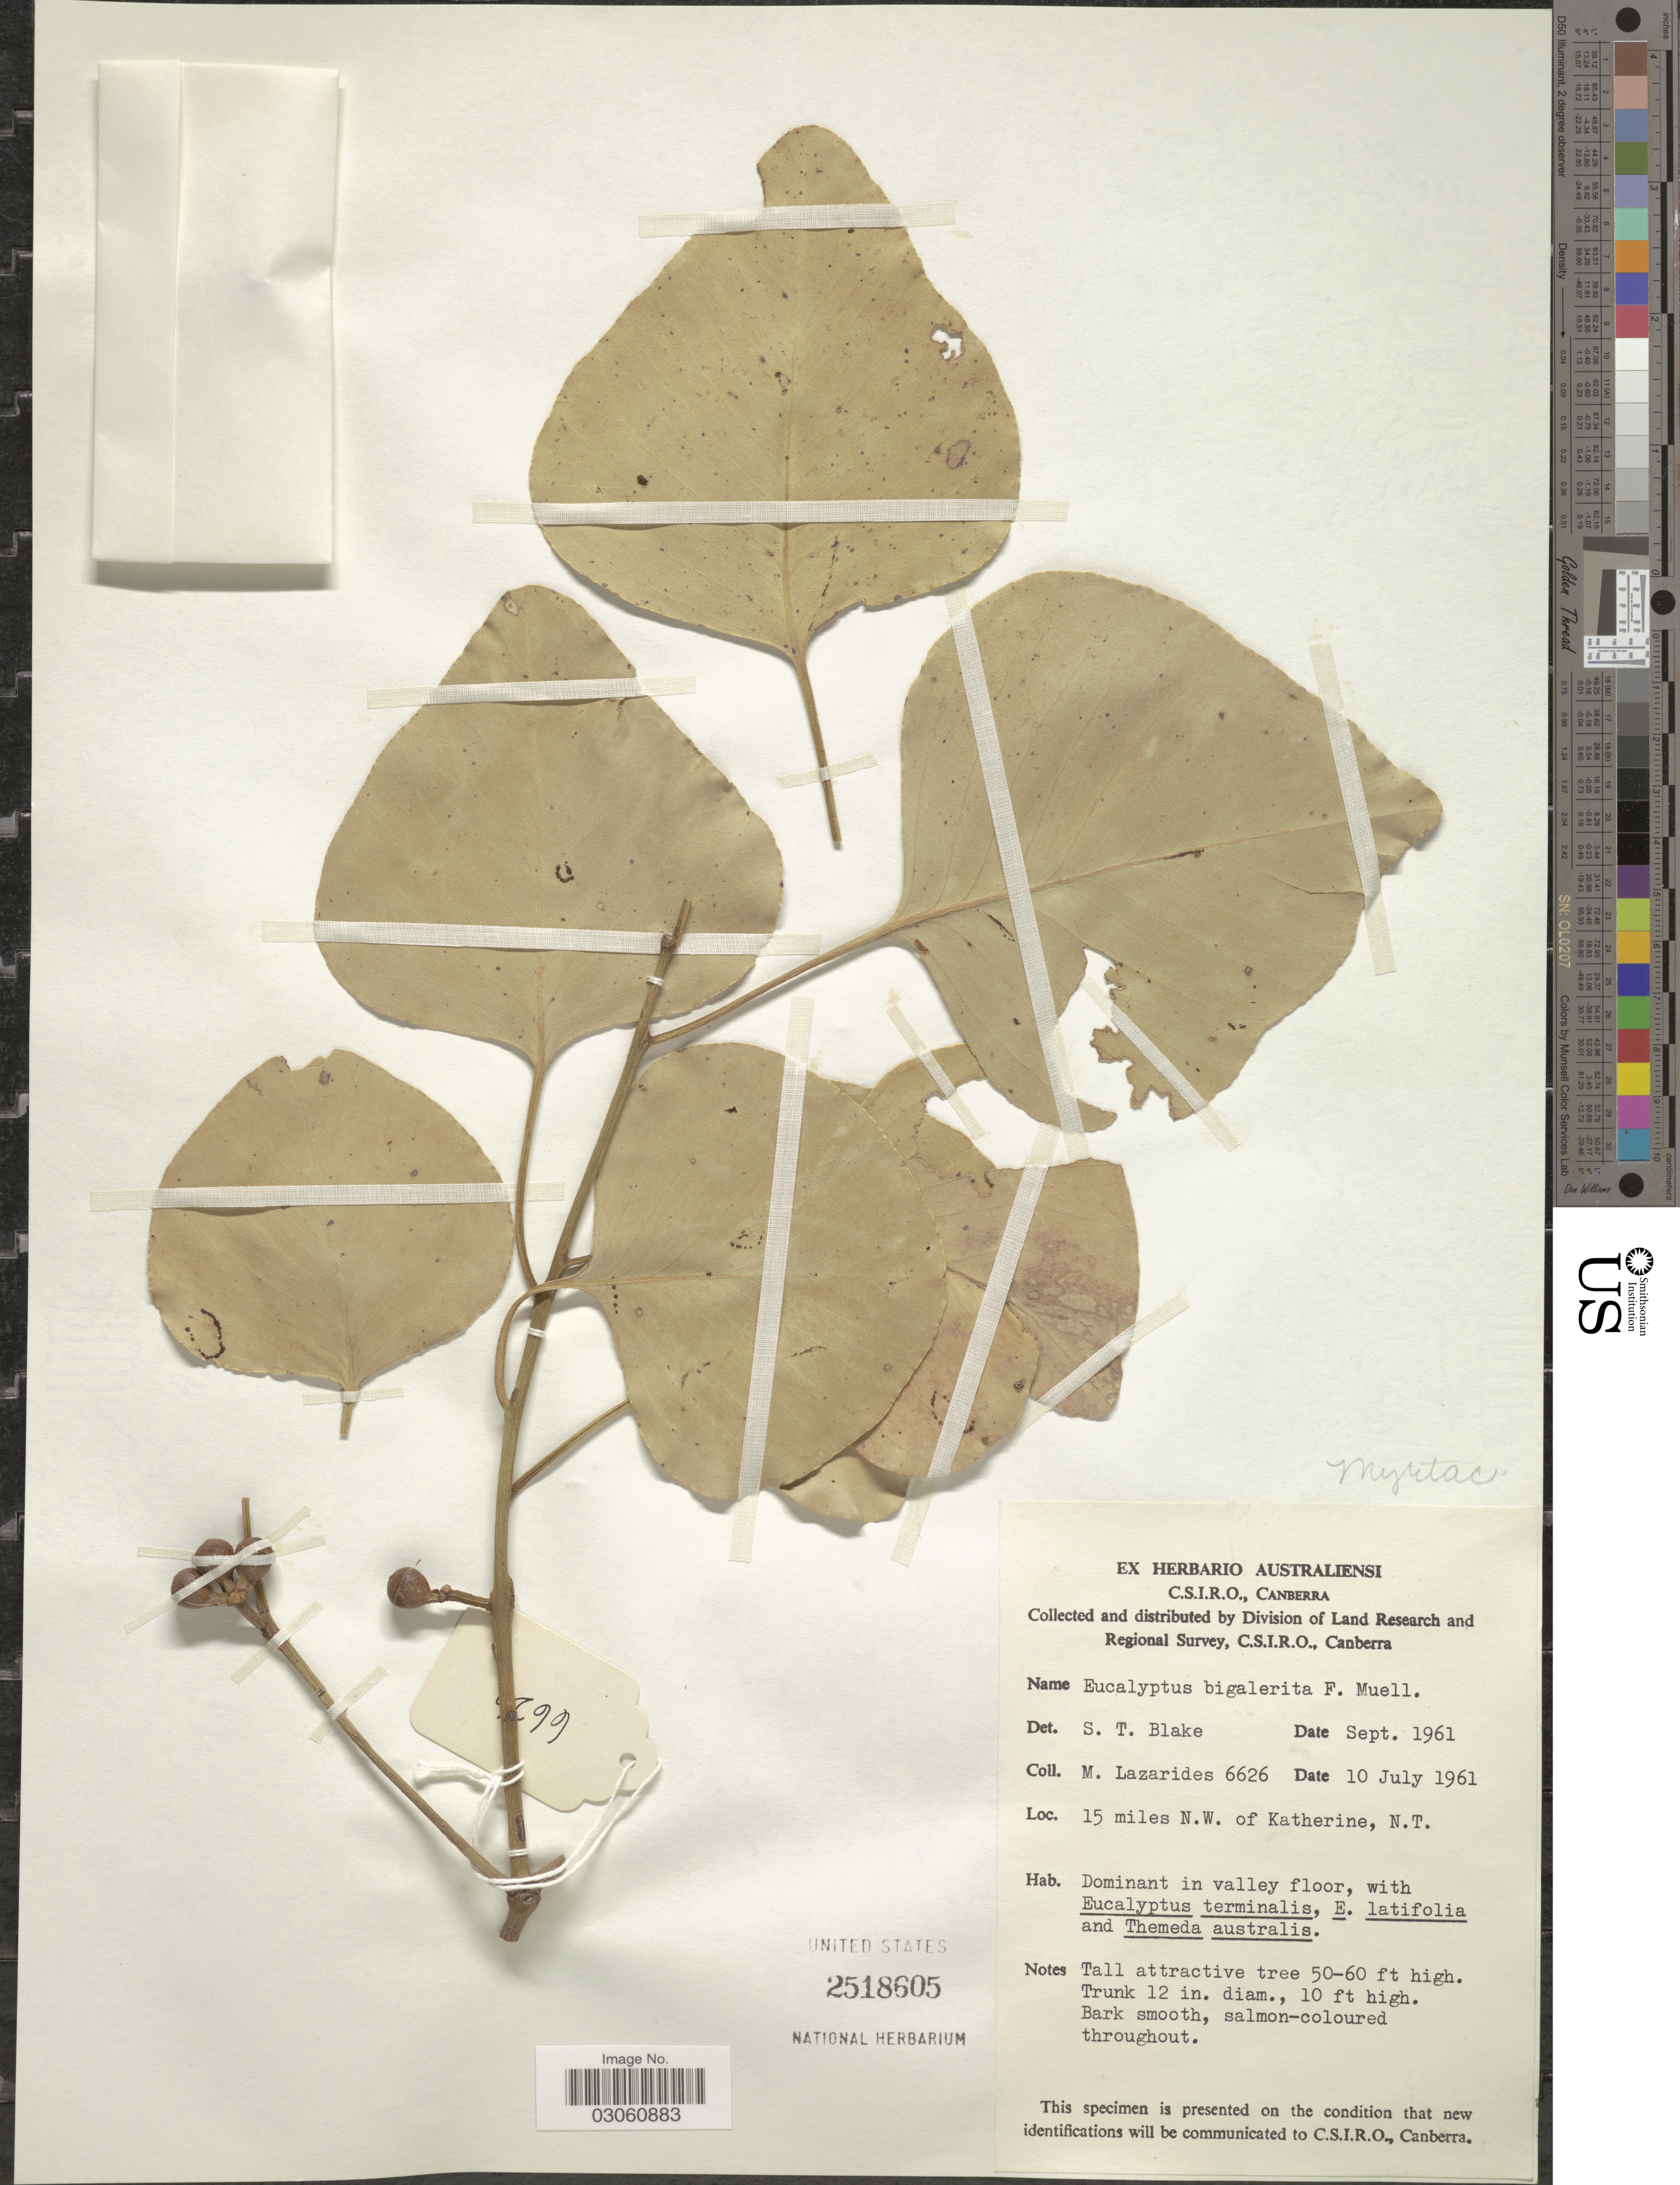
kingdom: Plantae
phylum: Tracheophyta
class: Magnoliopsida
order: Myrtales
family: Myrtaceae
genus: Eucalyptus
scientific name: Eucalyptus bigalerita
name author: F. Muell.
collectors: M. Lazarides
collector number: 6626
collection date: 1961-07-10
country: Australia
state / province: Northern Territory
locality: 15 miles N.W. of Katherine, N.T.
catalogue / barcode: US 2518605